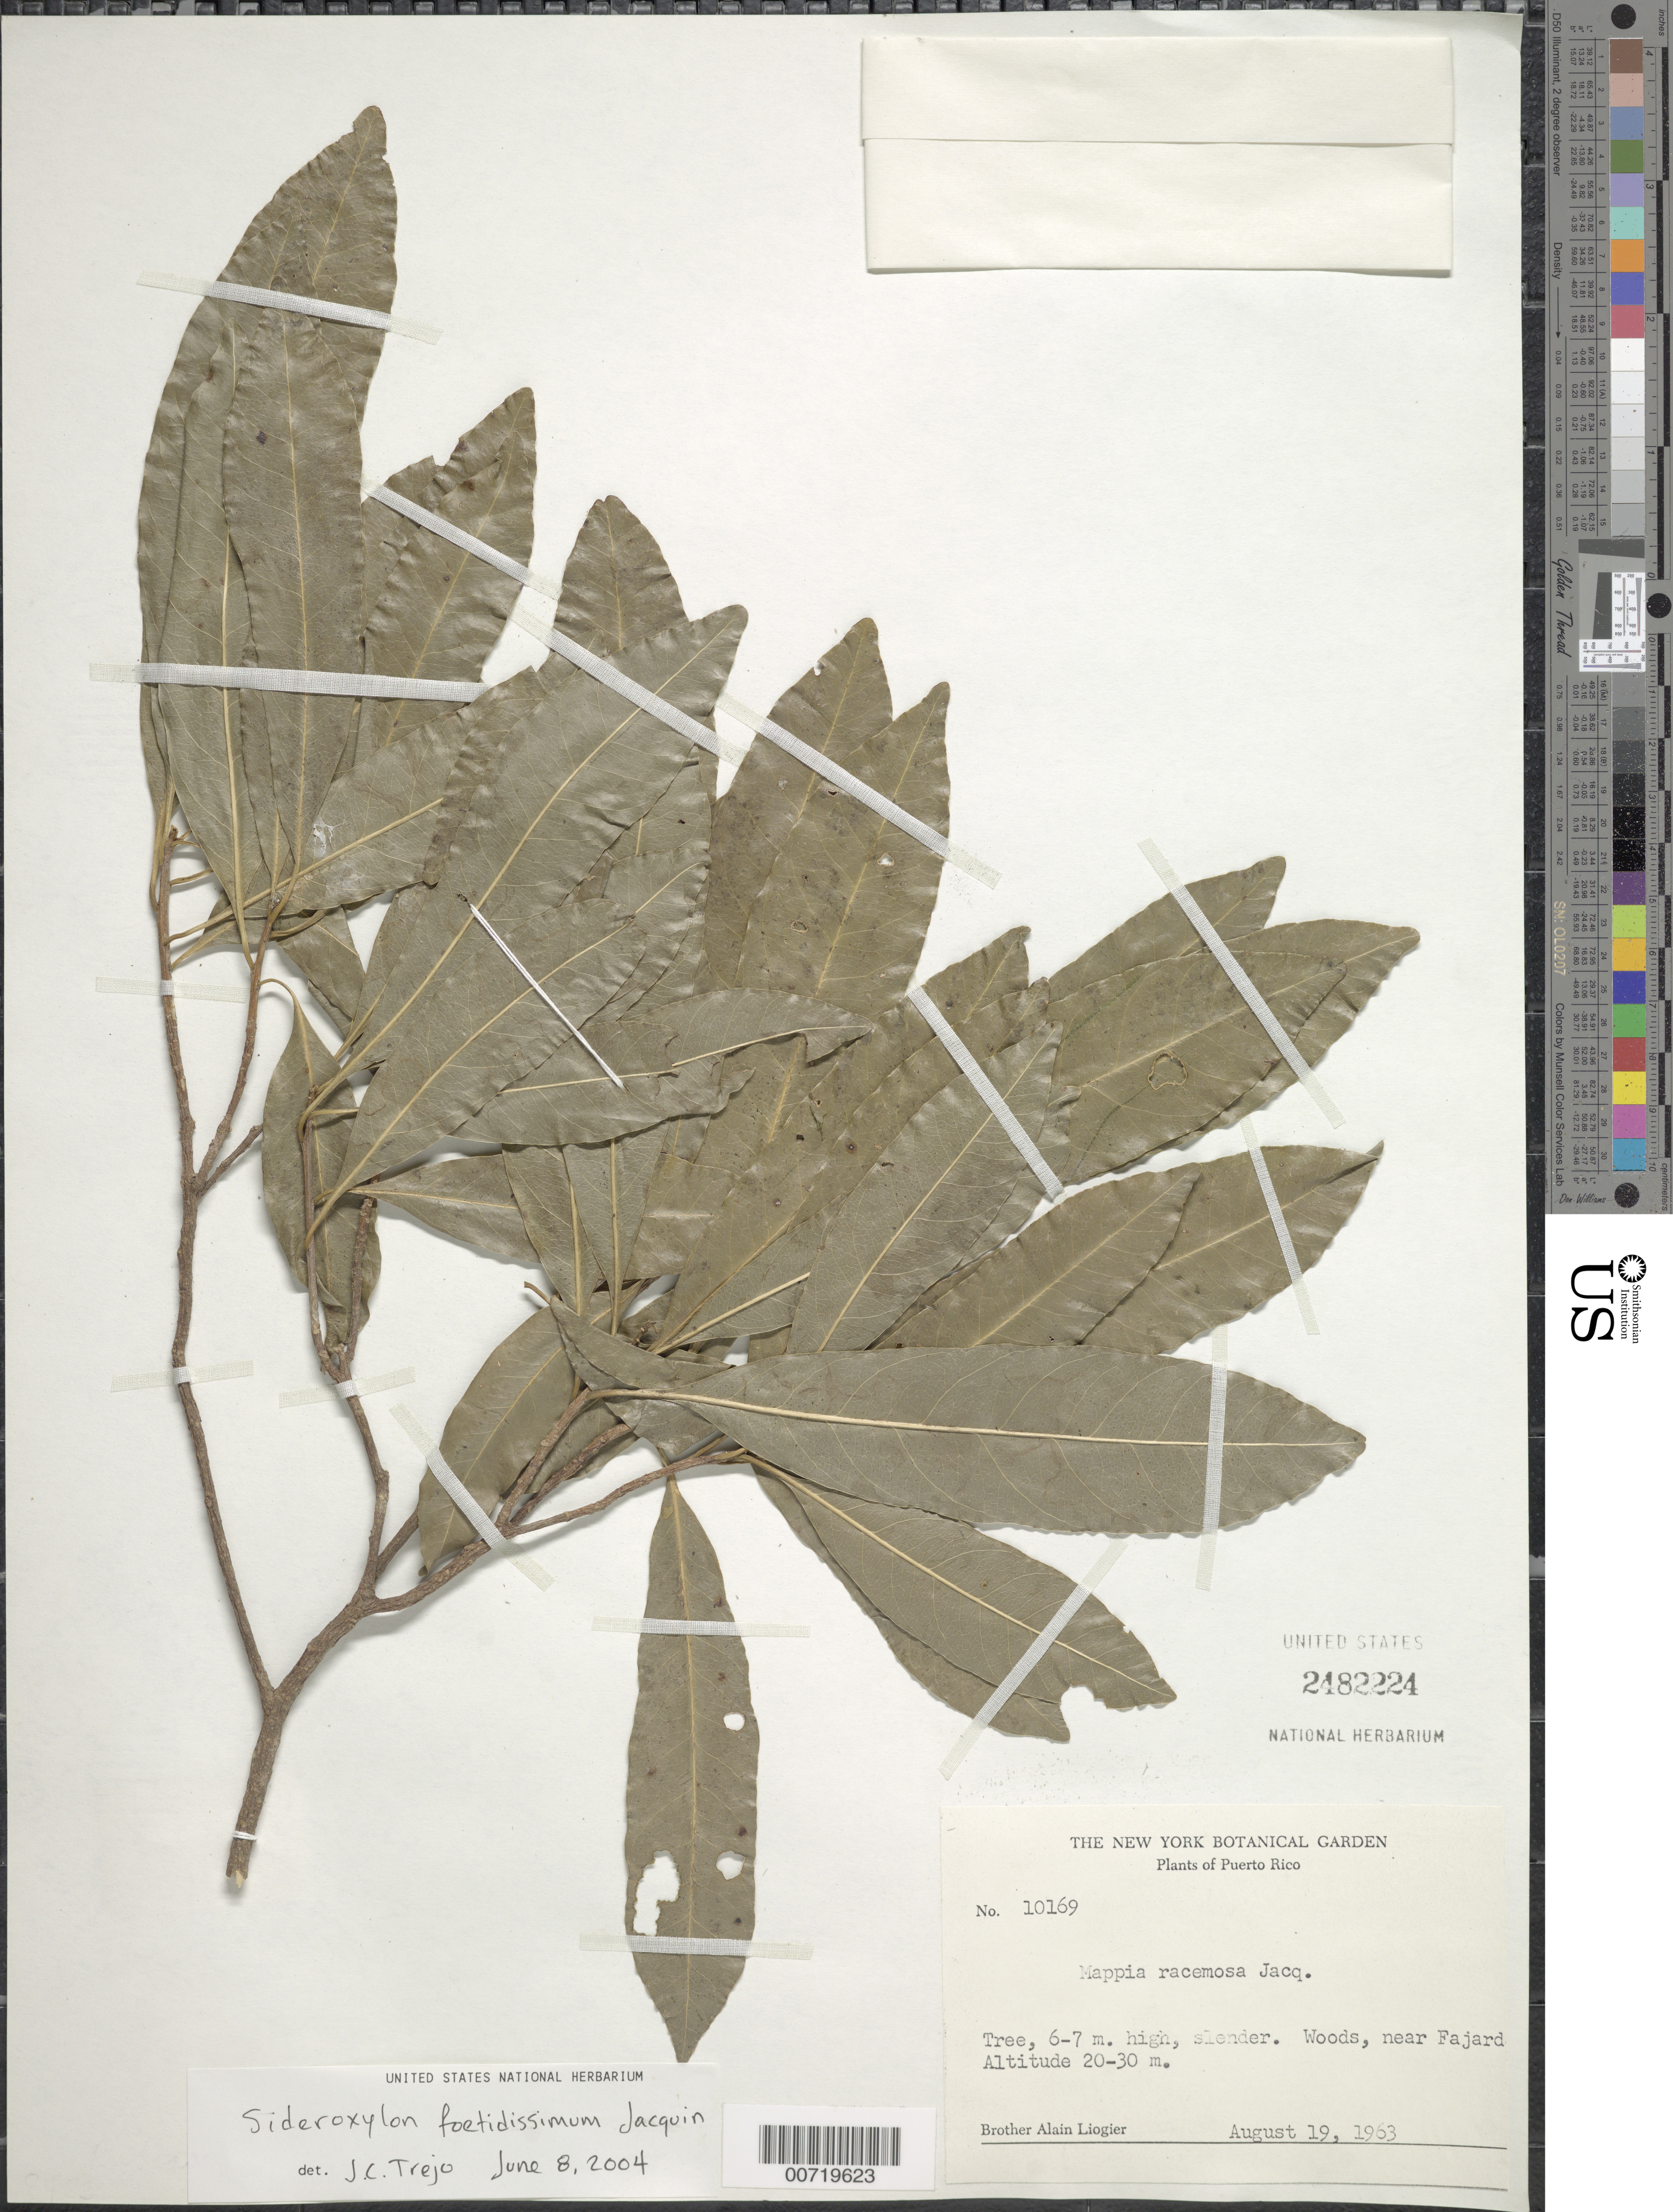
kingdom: Plantae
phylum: Tracheophyta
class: Magnoliopsida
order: Ericales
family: Sapotaceae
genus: Sideroxylon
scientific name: Sideroxylon foetidissimum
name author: Jacq.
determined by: Trejo-Torres, J. C.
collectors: A. H. Liogier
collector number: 10169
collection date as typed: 19 Aug 1963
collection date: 1963-08-19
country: Puerto Rico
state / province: Fajardo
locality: Fajardo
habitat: Woods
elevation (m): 20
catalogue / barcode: US 2482224